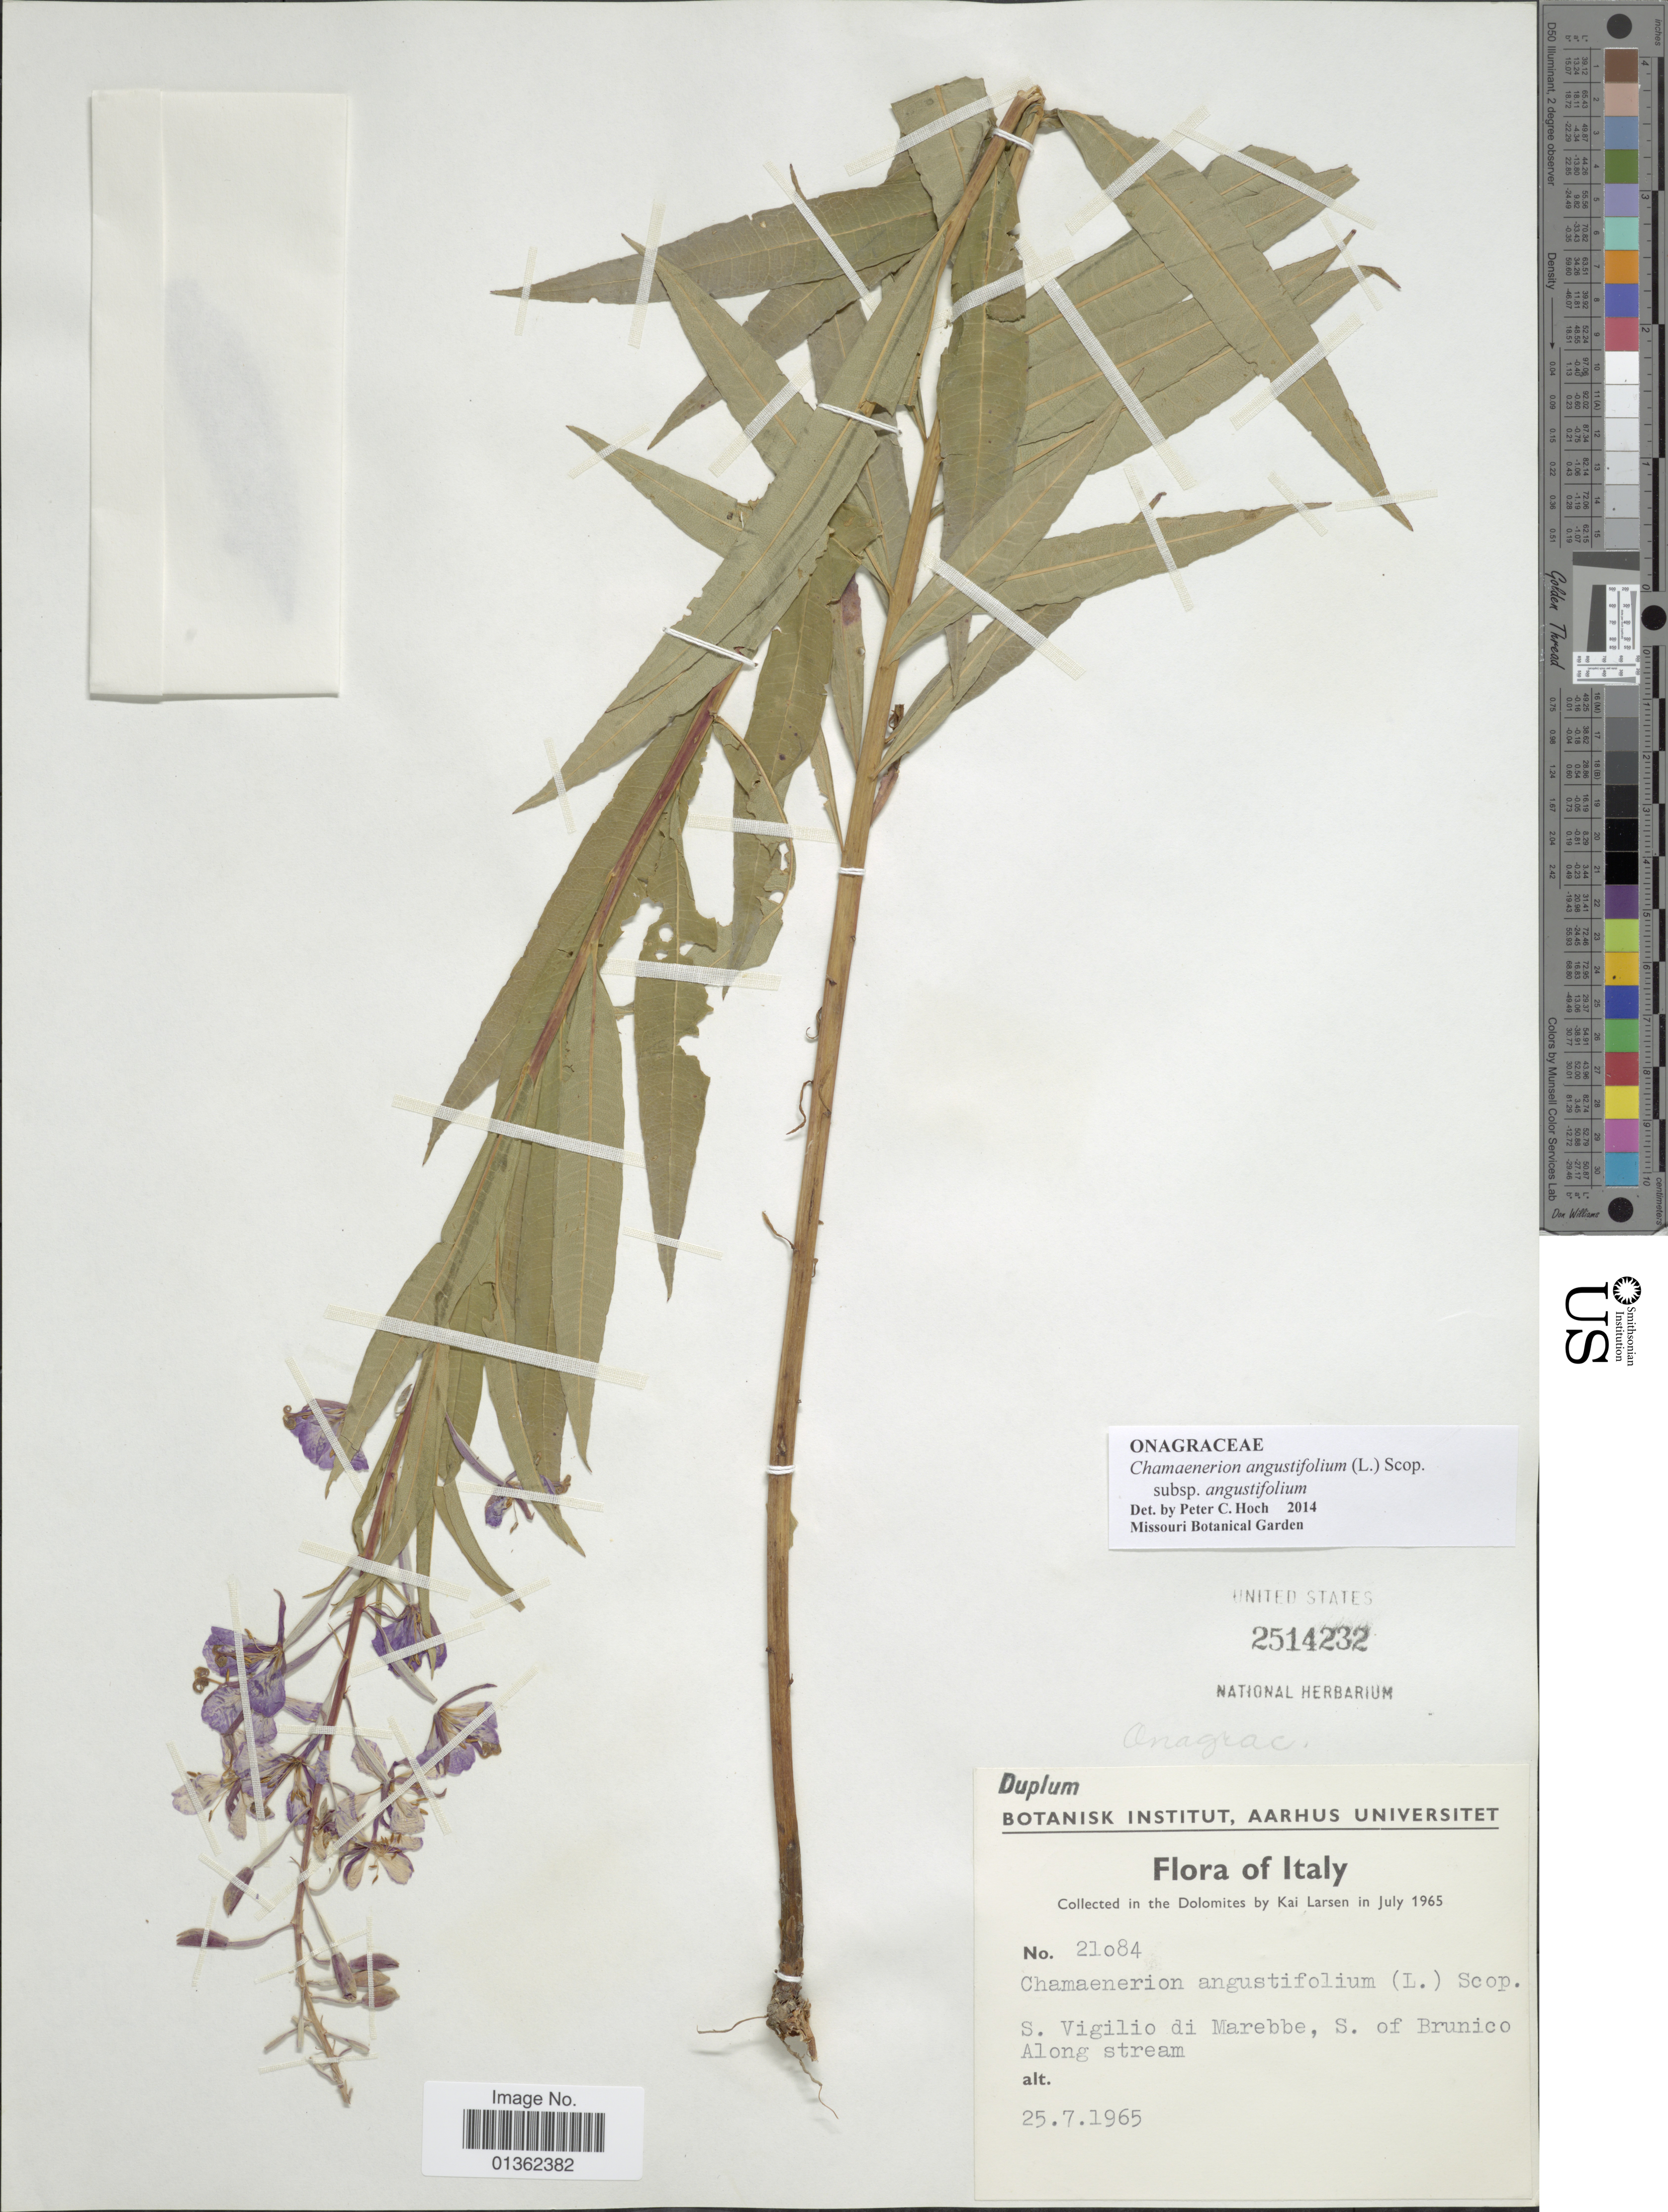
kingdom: Plantae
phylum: Tracheophyta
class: Magnoliopsida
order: Myrtales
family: Onagraceae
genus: Chamaenerion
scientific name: Chamaenerion angustifolium subsp. angustifolium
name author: (L.) Scop.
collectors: K. Larsen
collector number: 21084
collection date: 1965-07-25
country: Italy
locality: S. Vigilio di Marebbe, S. of Brunico.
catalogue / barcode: US 2514232